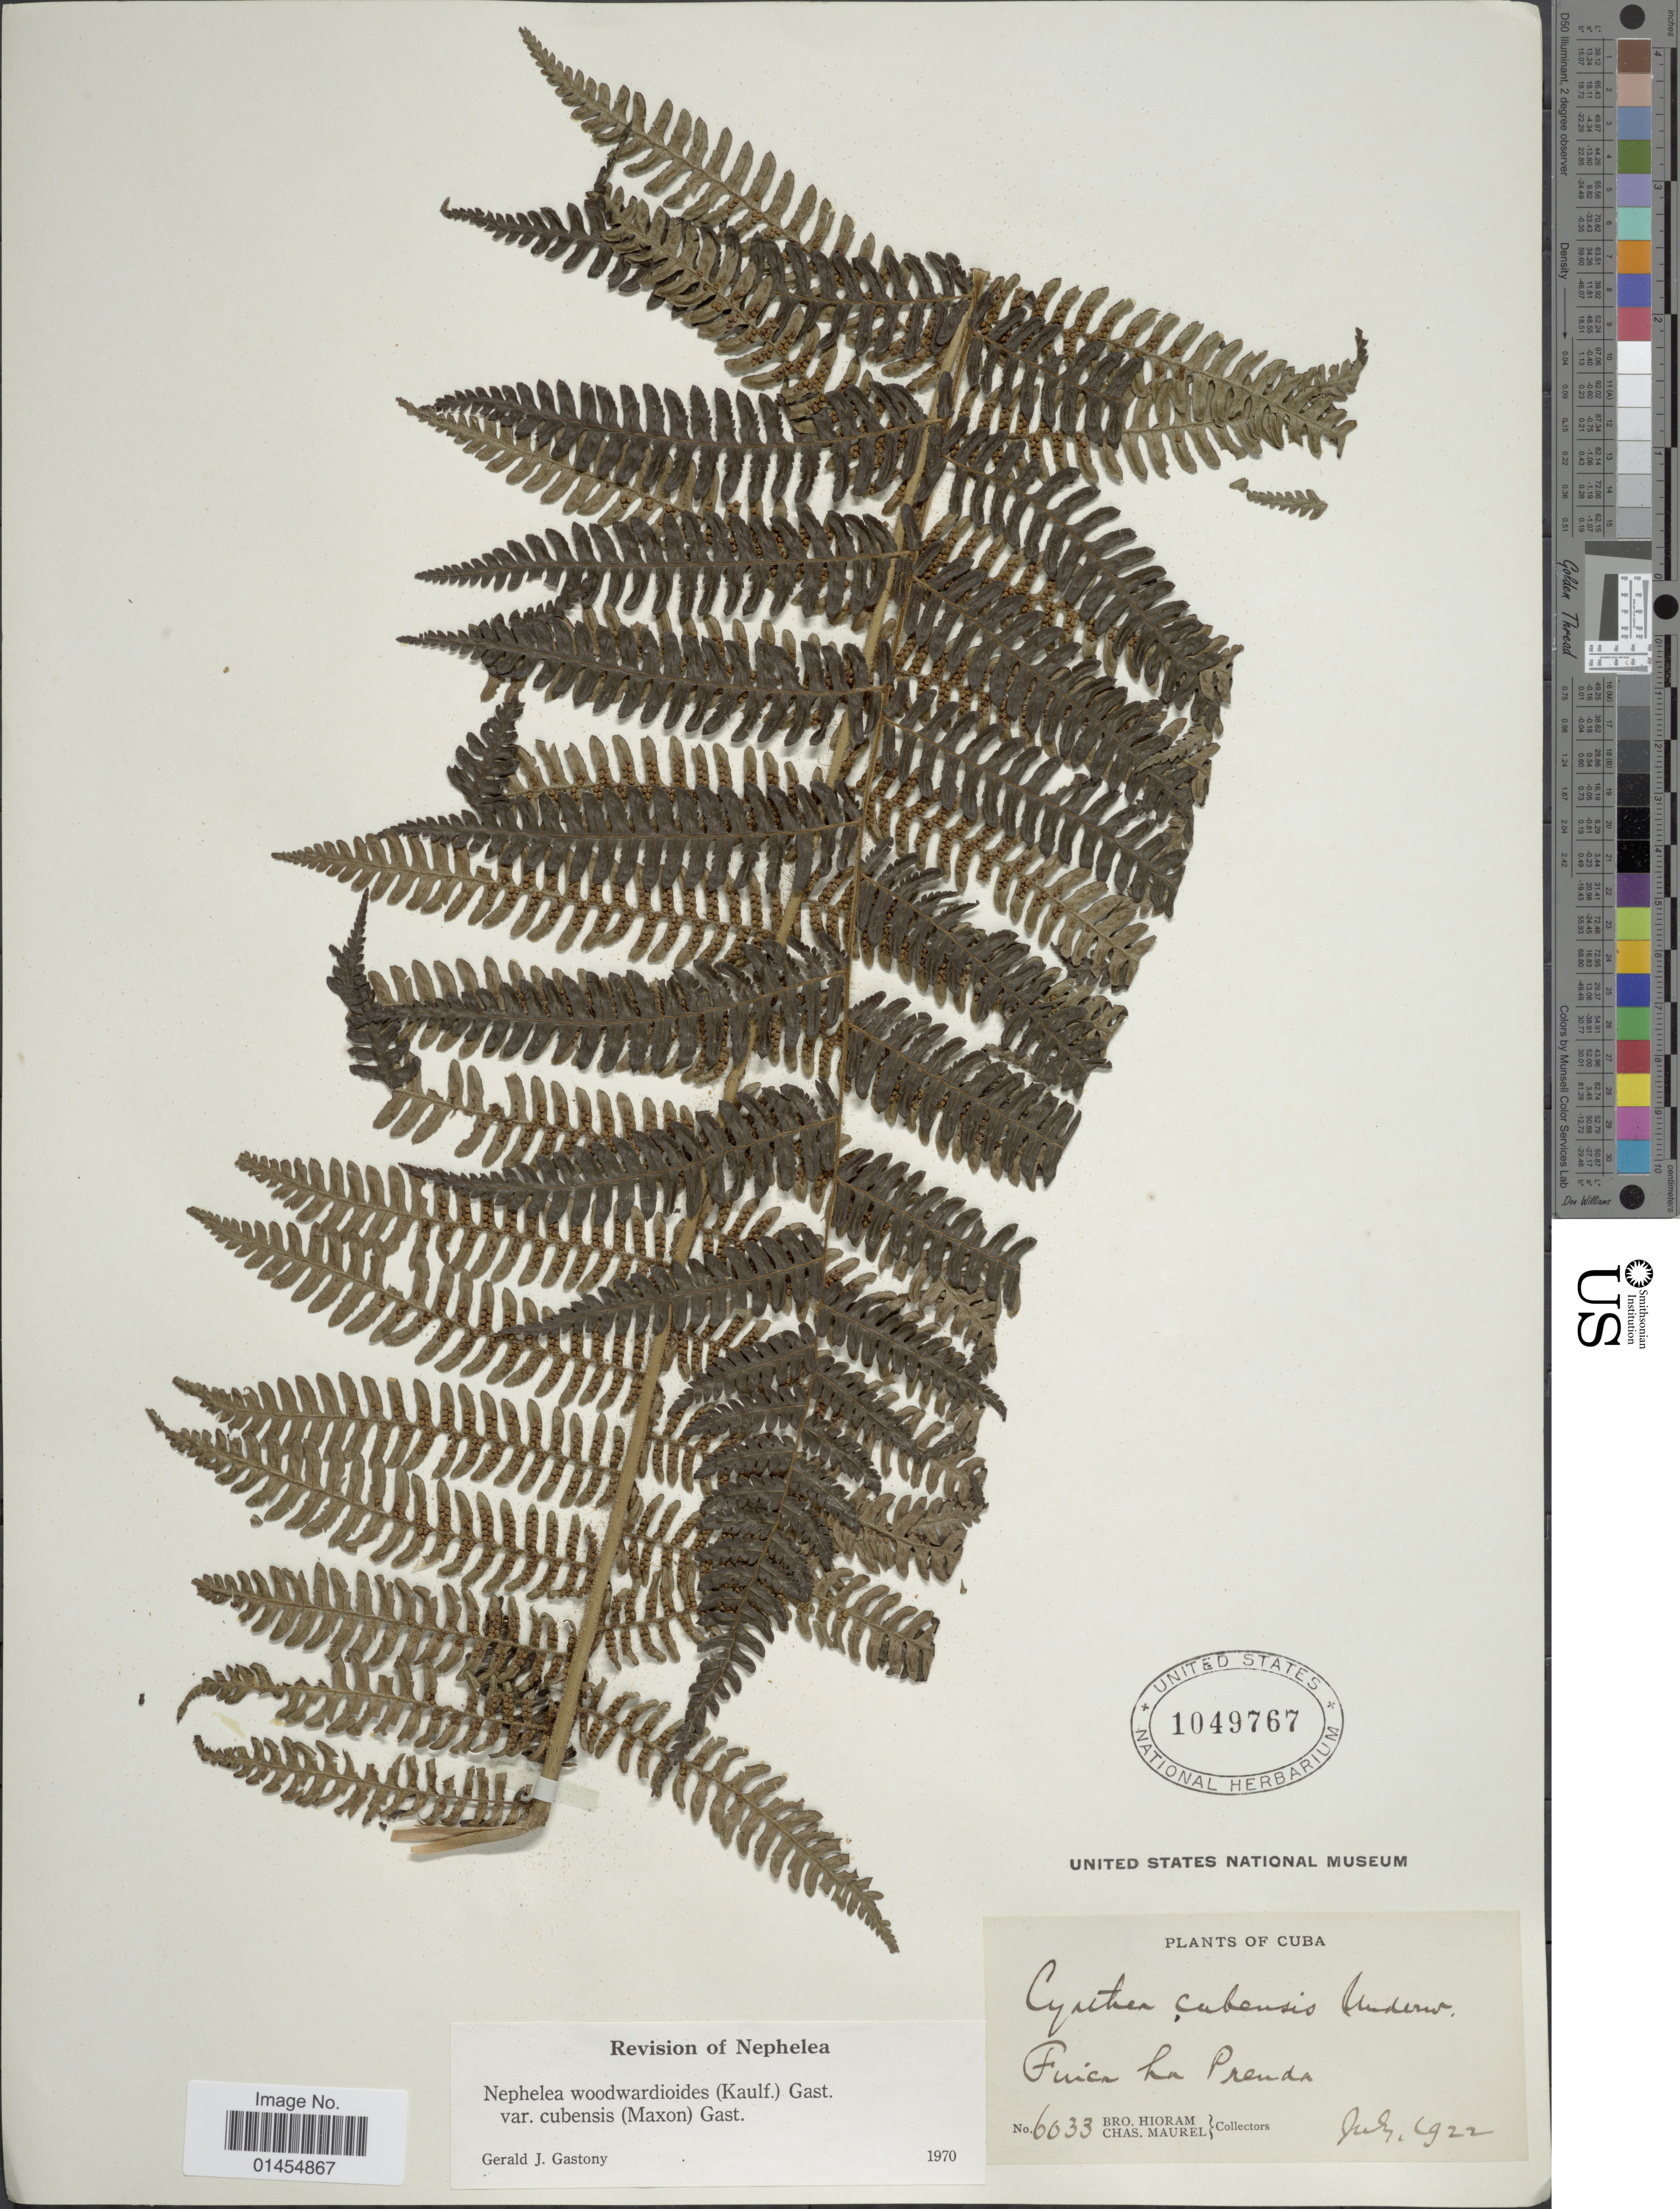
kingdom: Plantae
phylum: Tracheophyta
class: Polypodiopsida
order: Cyatheales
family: Cyatheaceae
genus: Alsophila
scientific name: Alsophila woodwardioides var. cubensis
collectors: Bro. Hioram & C. Maurel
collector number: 6033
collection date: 1922-07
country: Cuba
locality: Finca La Prenda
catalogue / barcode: US 1049767